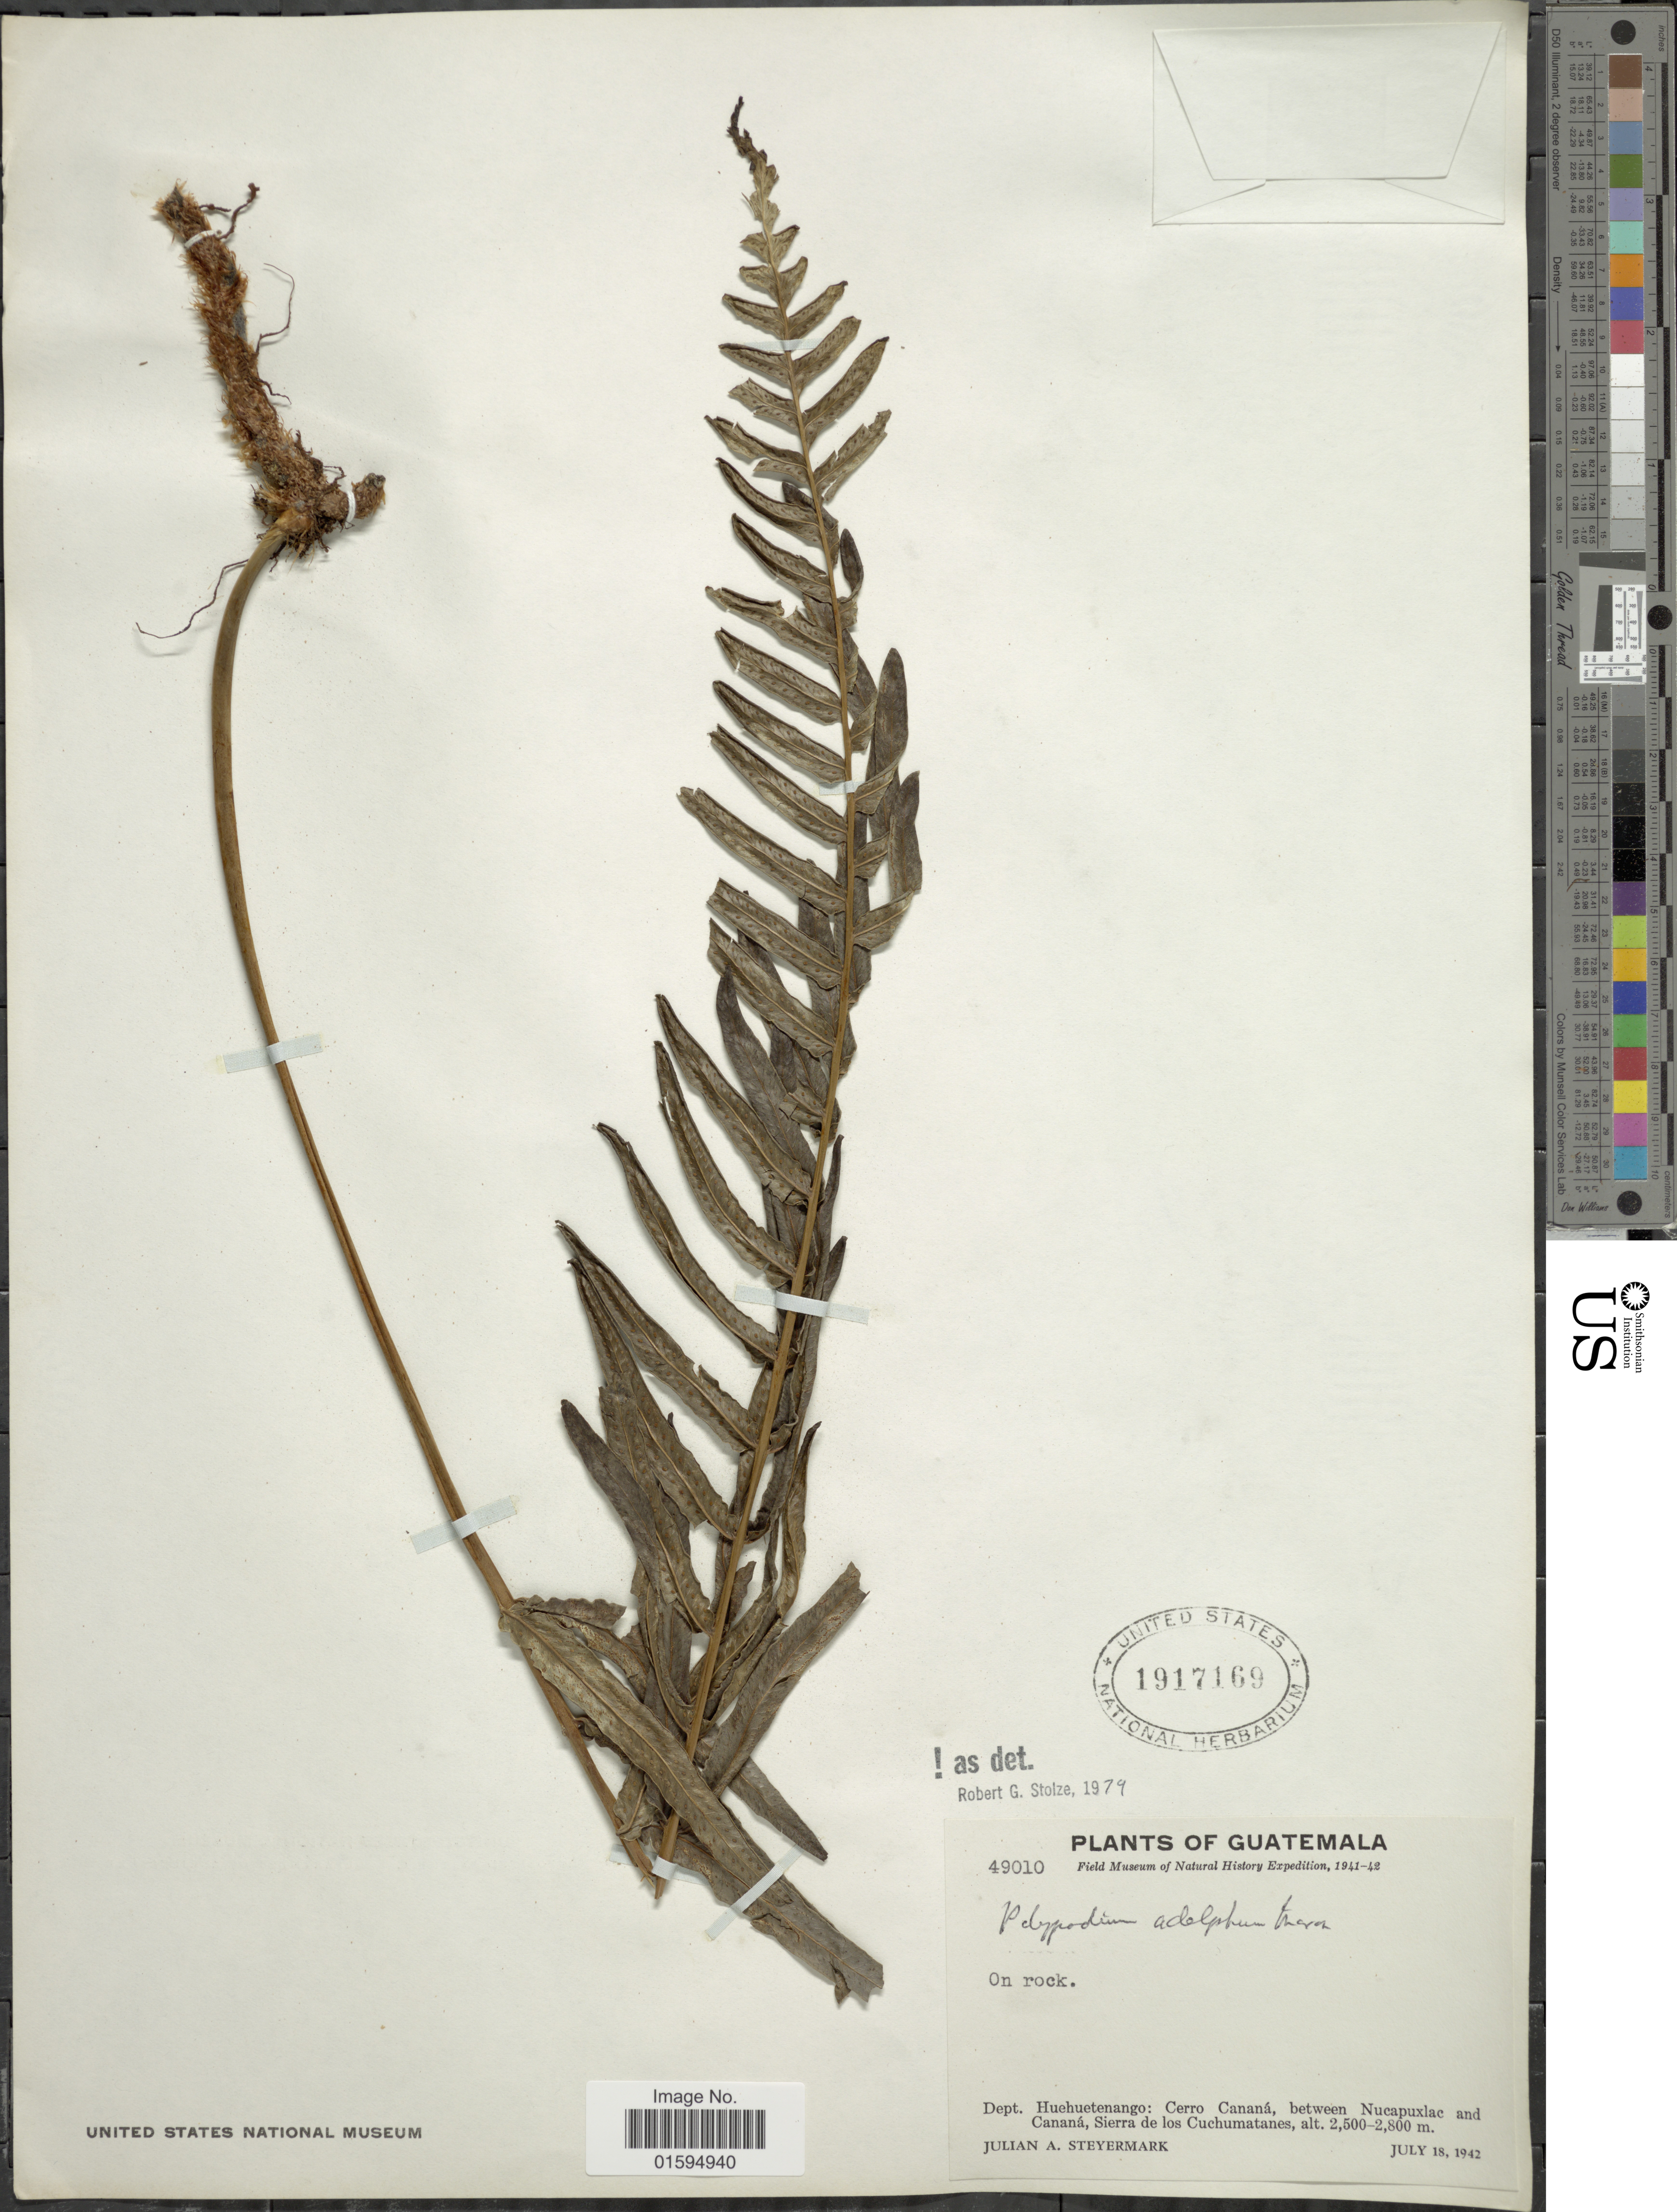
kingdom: Plantae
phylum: Tracheophyta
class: Polypodiopsida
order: Polypodiales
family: Polypodiaceae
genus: Polypodium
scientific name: Polypodium adelphum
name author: Maxon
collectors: J. Steyermark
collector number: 49010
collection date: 1942-07-18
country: Guatemala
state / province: Huehuetenango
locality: Dept. Huehuetenango: Cerro Canana, between Nucapuxlac and Canana, Sierra de los Cuchumatanes.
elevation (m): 2500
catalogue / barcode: US 1917169